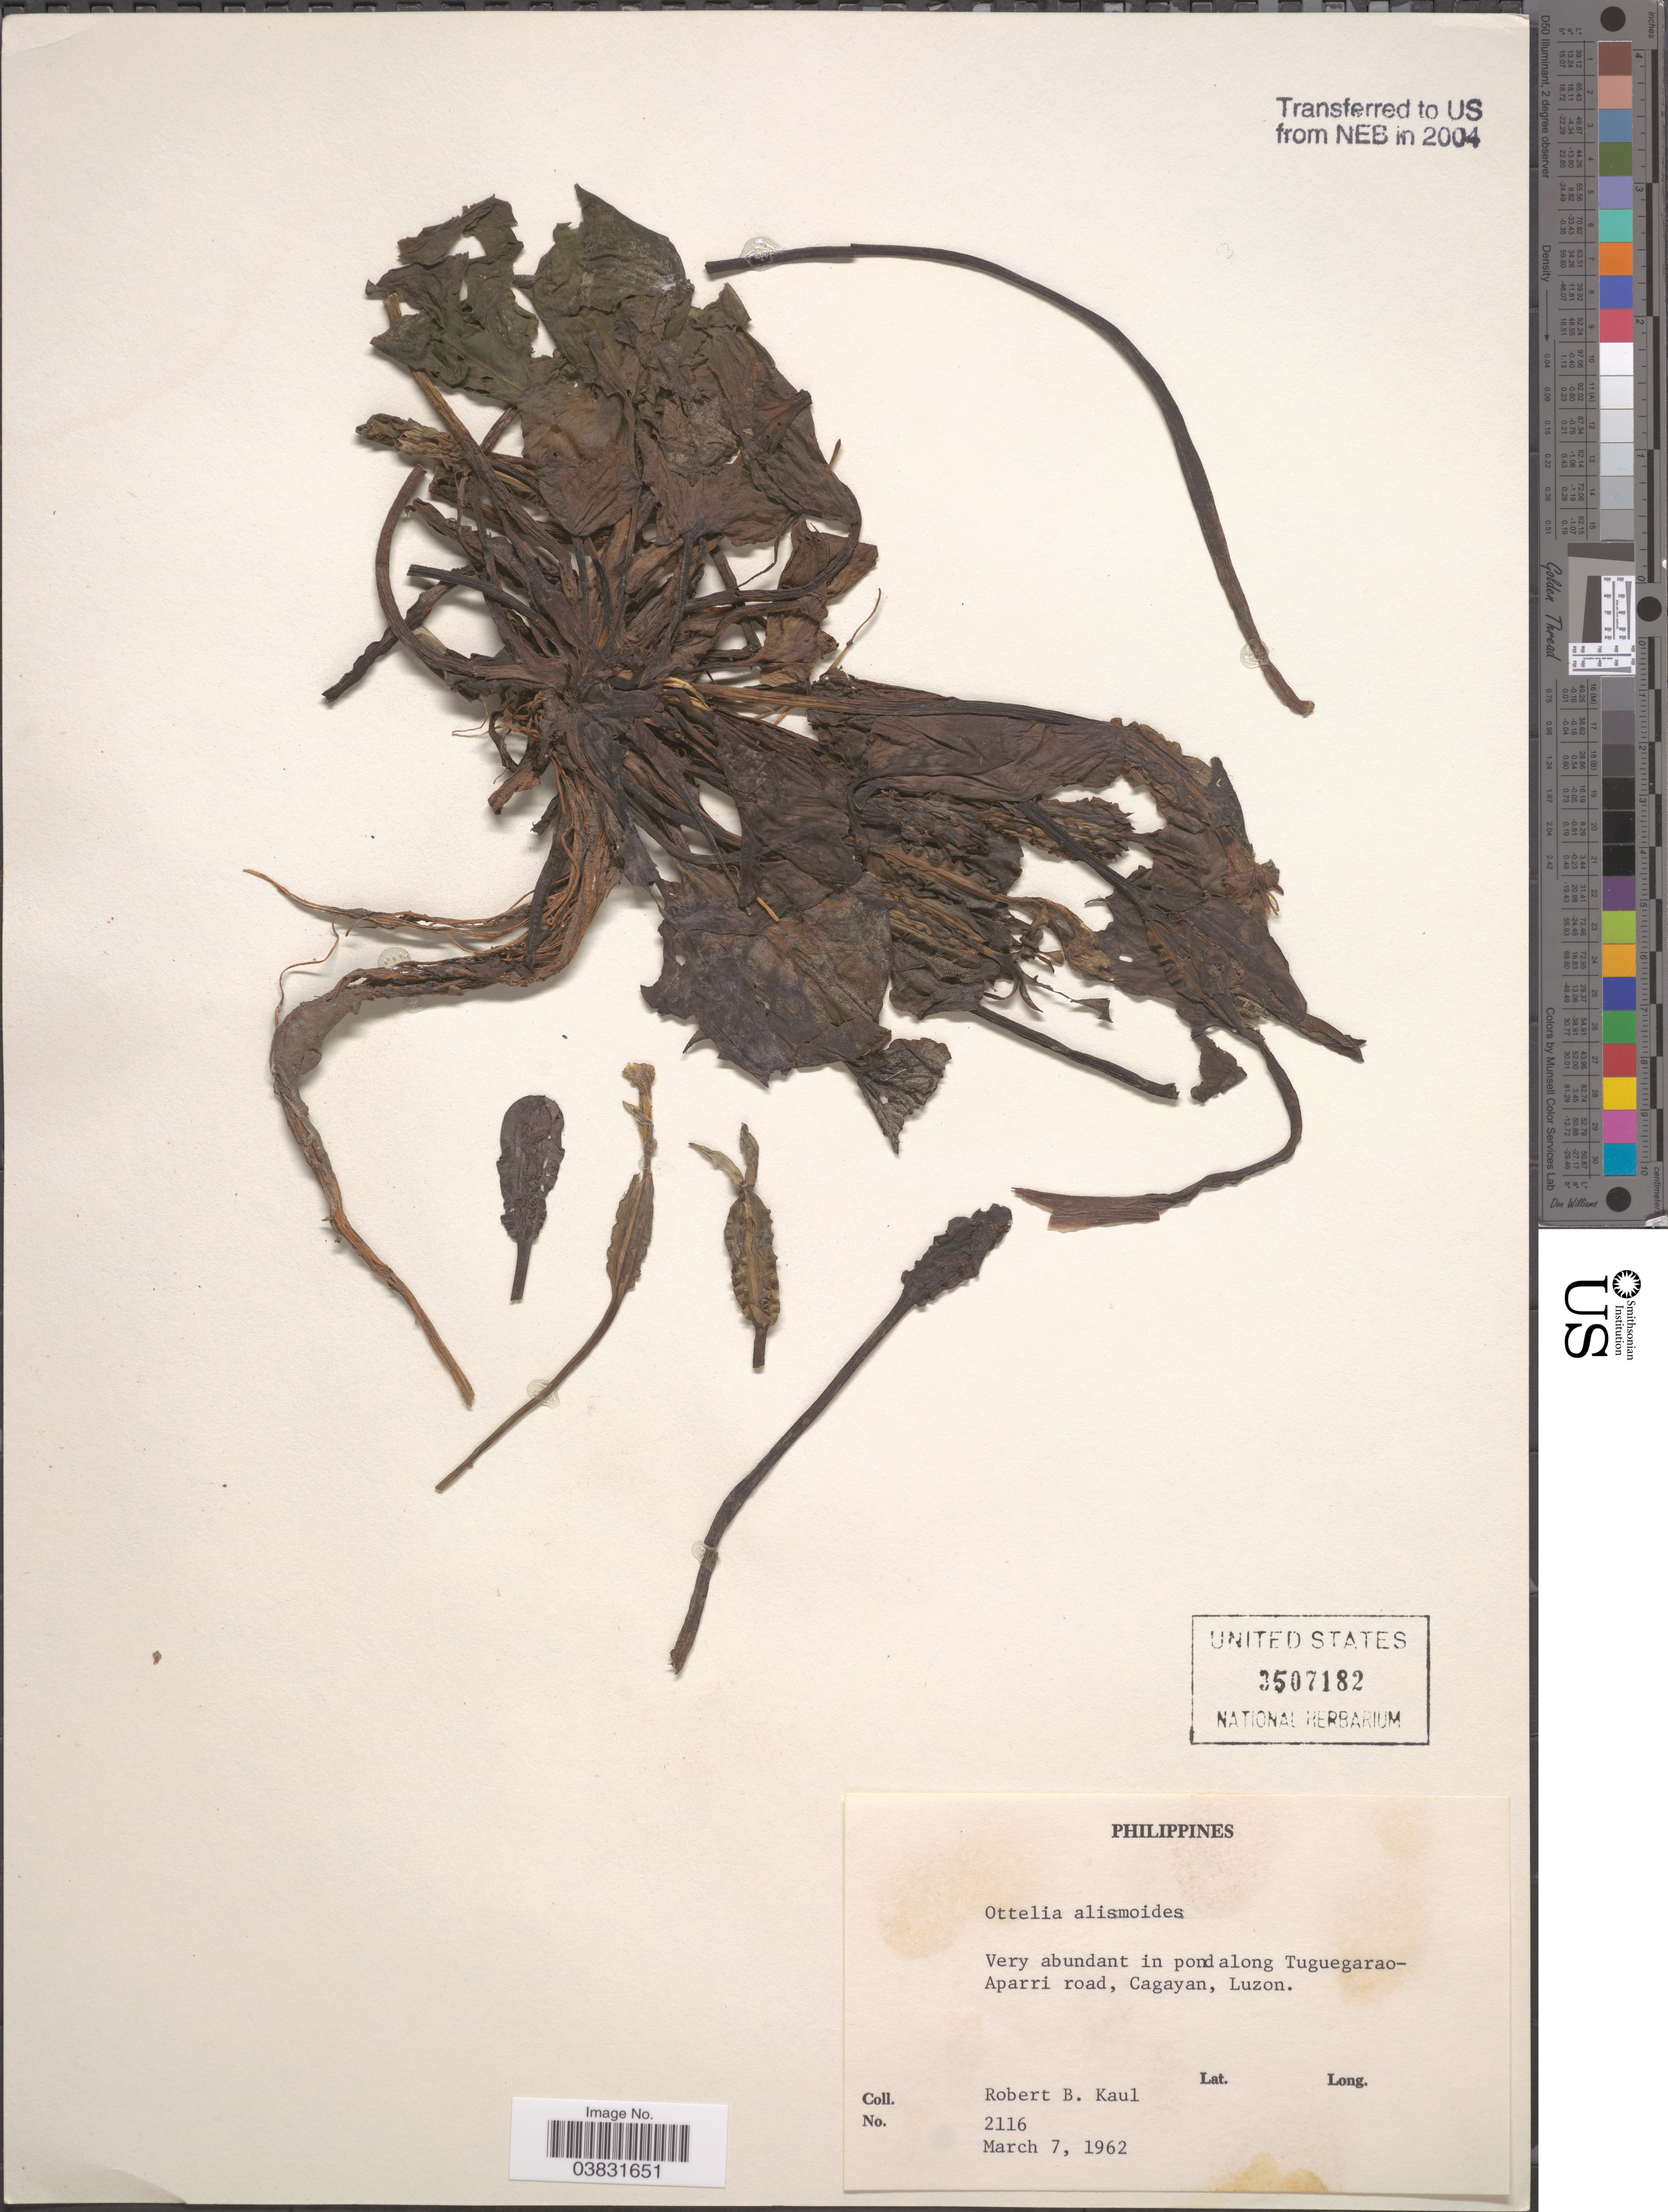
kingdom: Plantae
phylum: Tracheophyta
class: Liliopsida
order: Alismatales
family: Hydrocharitaceae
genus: Ottelia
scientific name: Ottelia alismoides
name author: Pers.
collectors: R. Kaul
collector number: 2116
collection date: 1962-03-07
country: Philippines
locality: Along Tuguegarao-Aparri road, Cagayan, Luzon.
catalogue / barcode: US 3507182